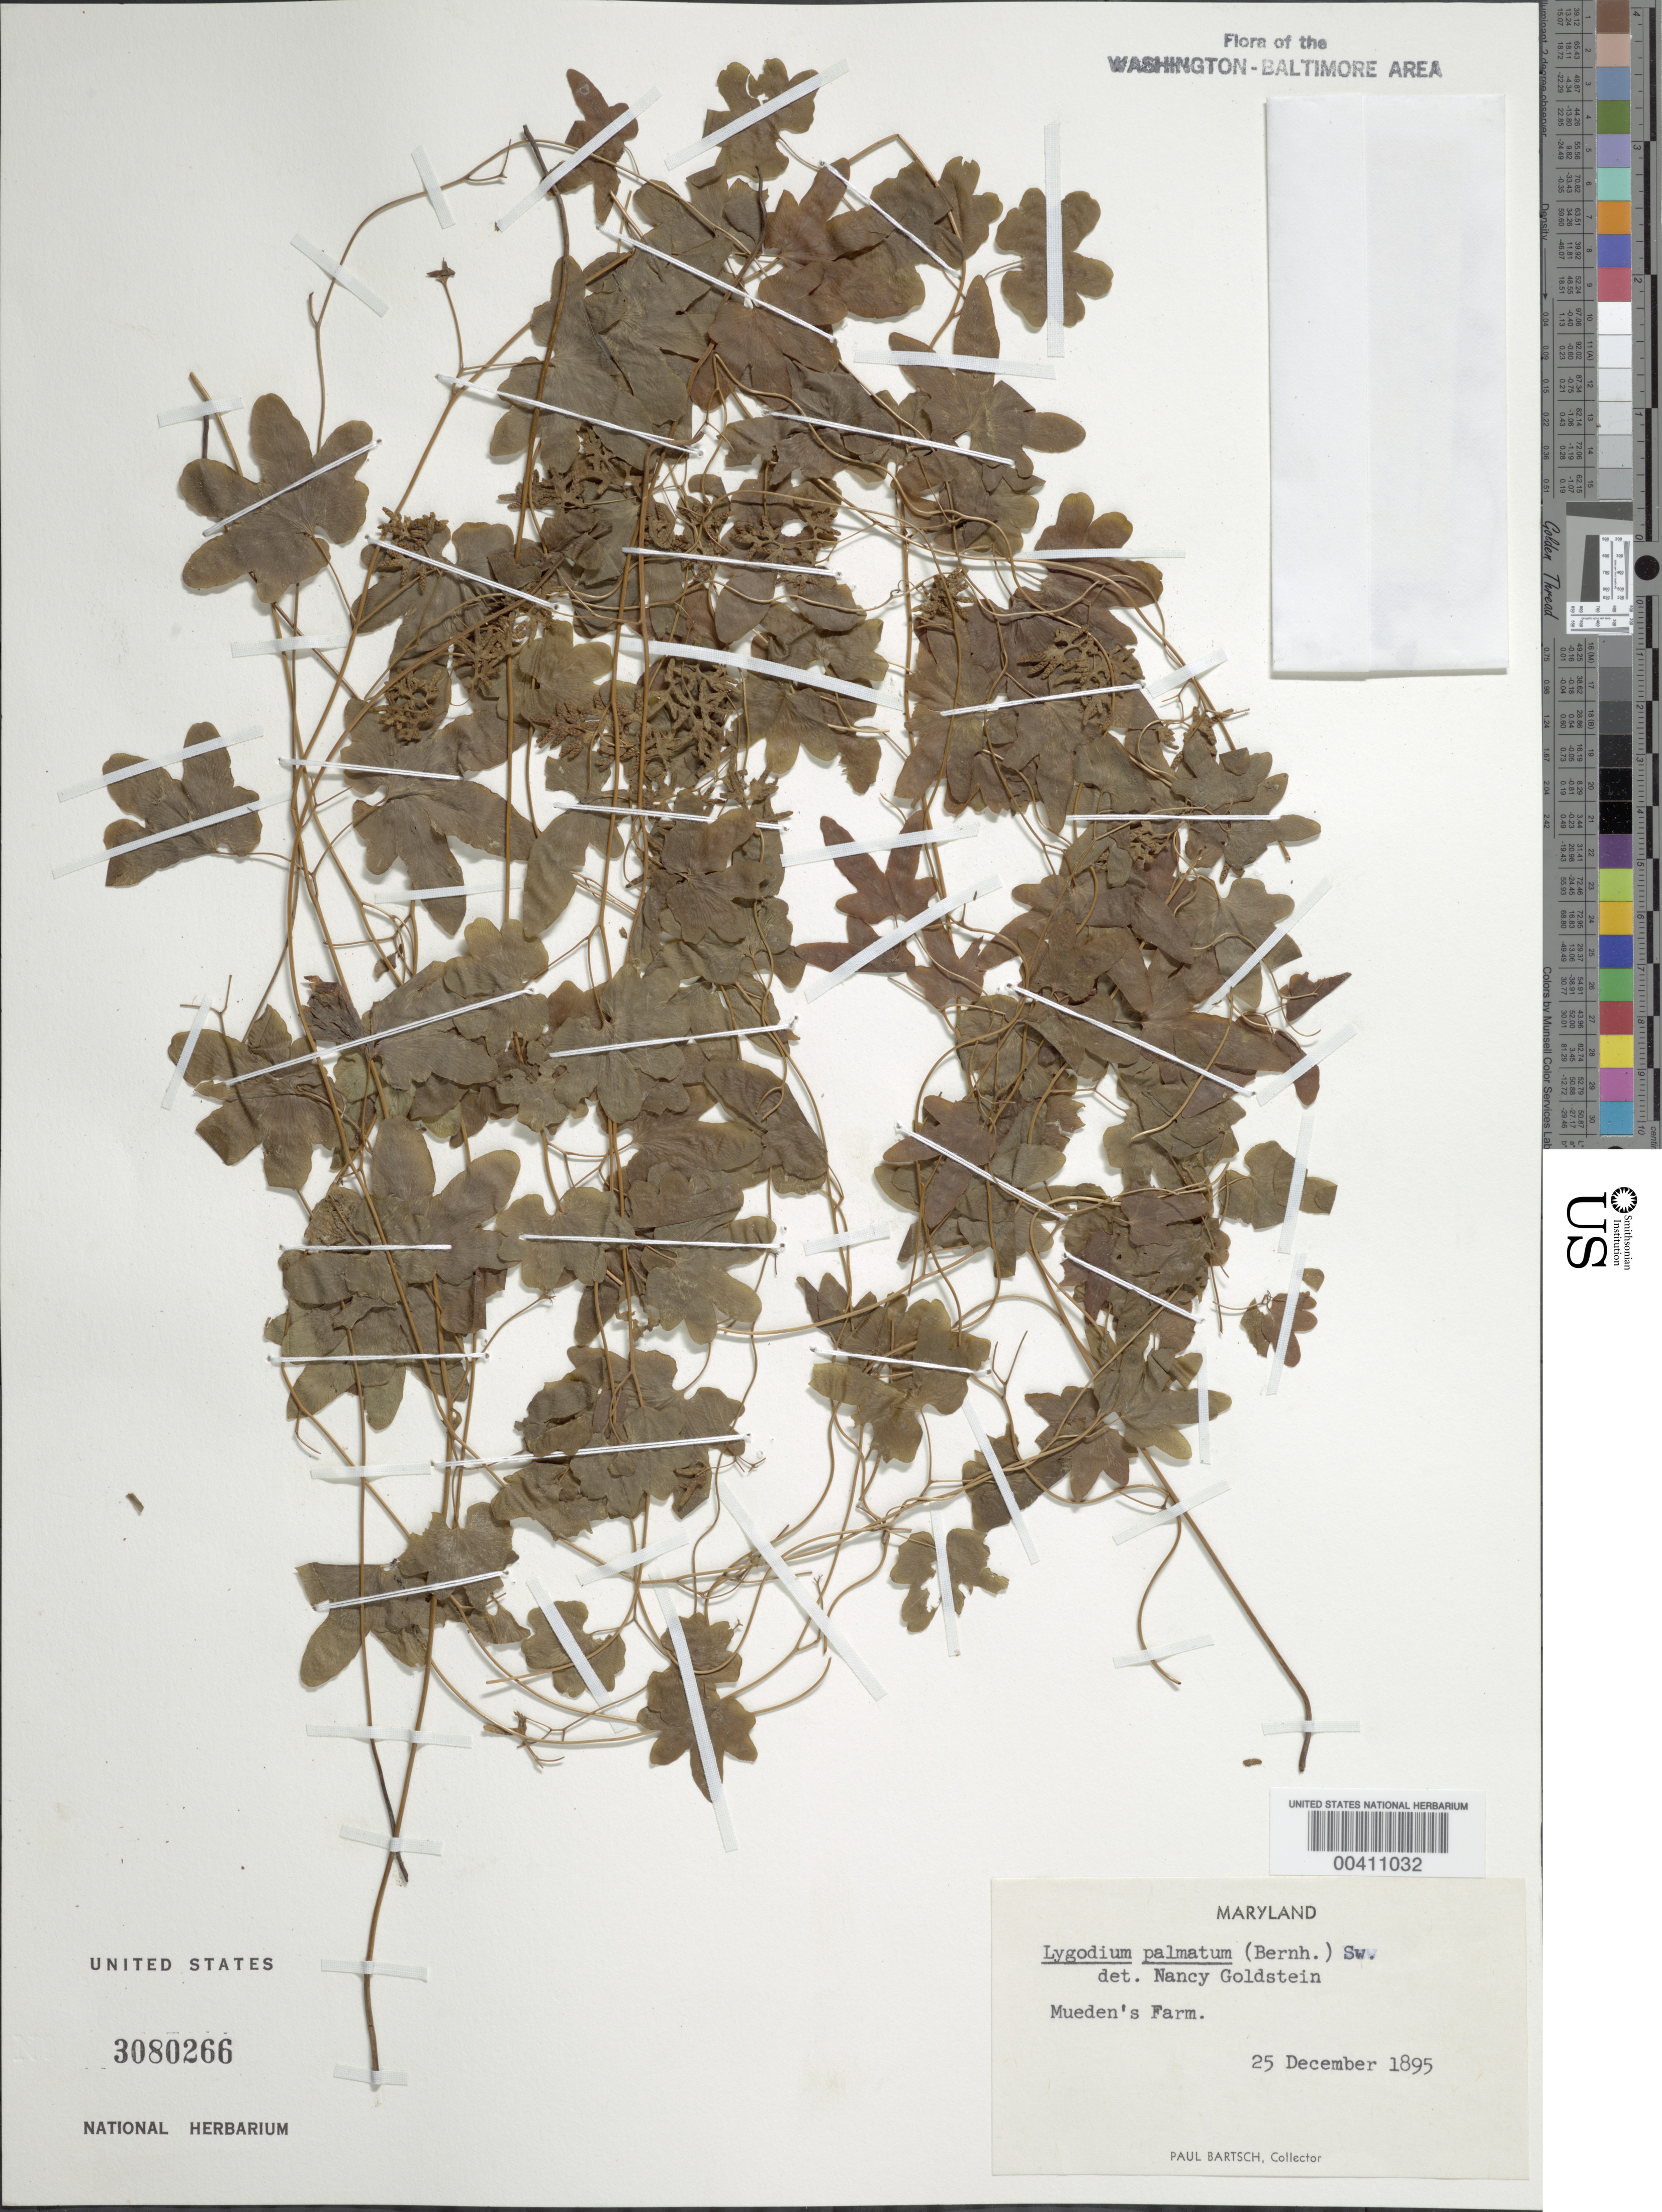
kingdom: Plantae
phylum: Tracheophyta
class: Polypodiopsida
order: Schizaeales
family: Lygodiaceae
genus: Lygodium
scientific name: Lygodium palmatum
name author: (Bernh.) Sw.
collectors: P. Bartsch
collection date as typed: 25 Dec 1895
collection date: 1895-12-25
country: United States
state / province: Maryland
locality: Mueden's Farm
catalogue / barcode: US 3080266